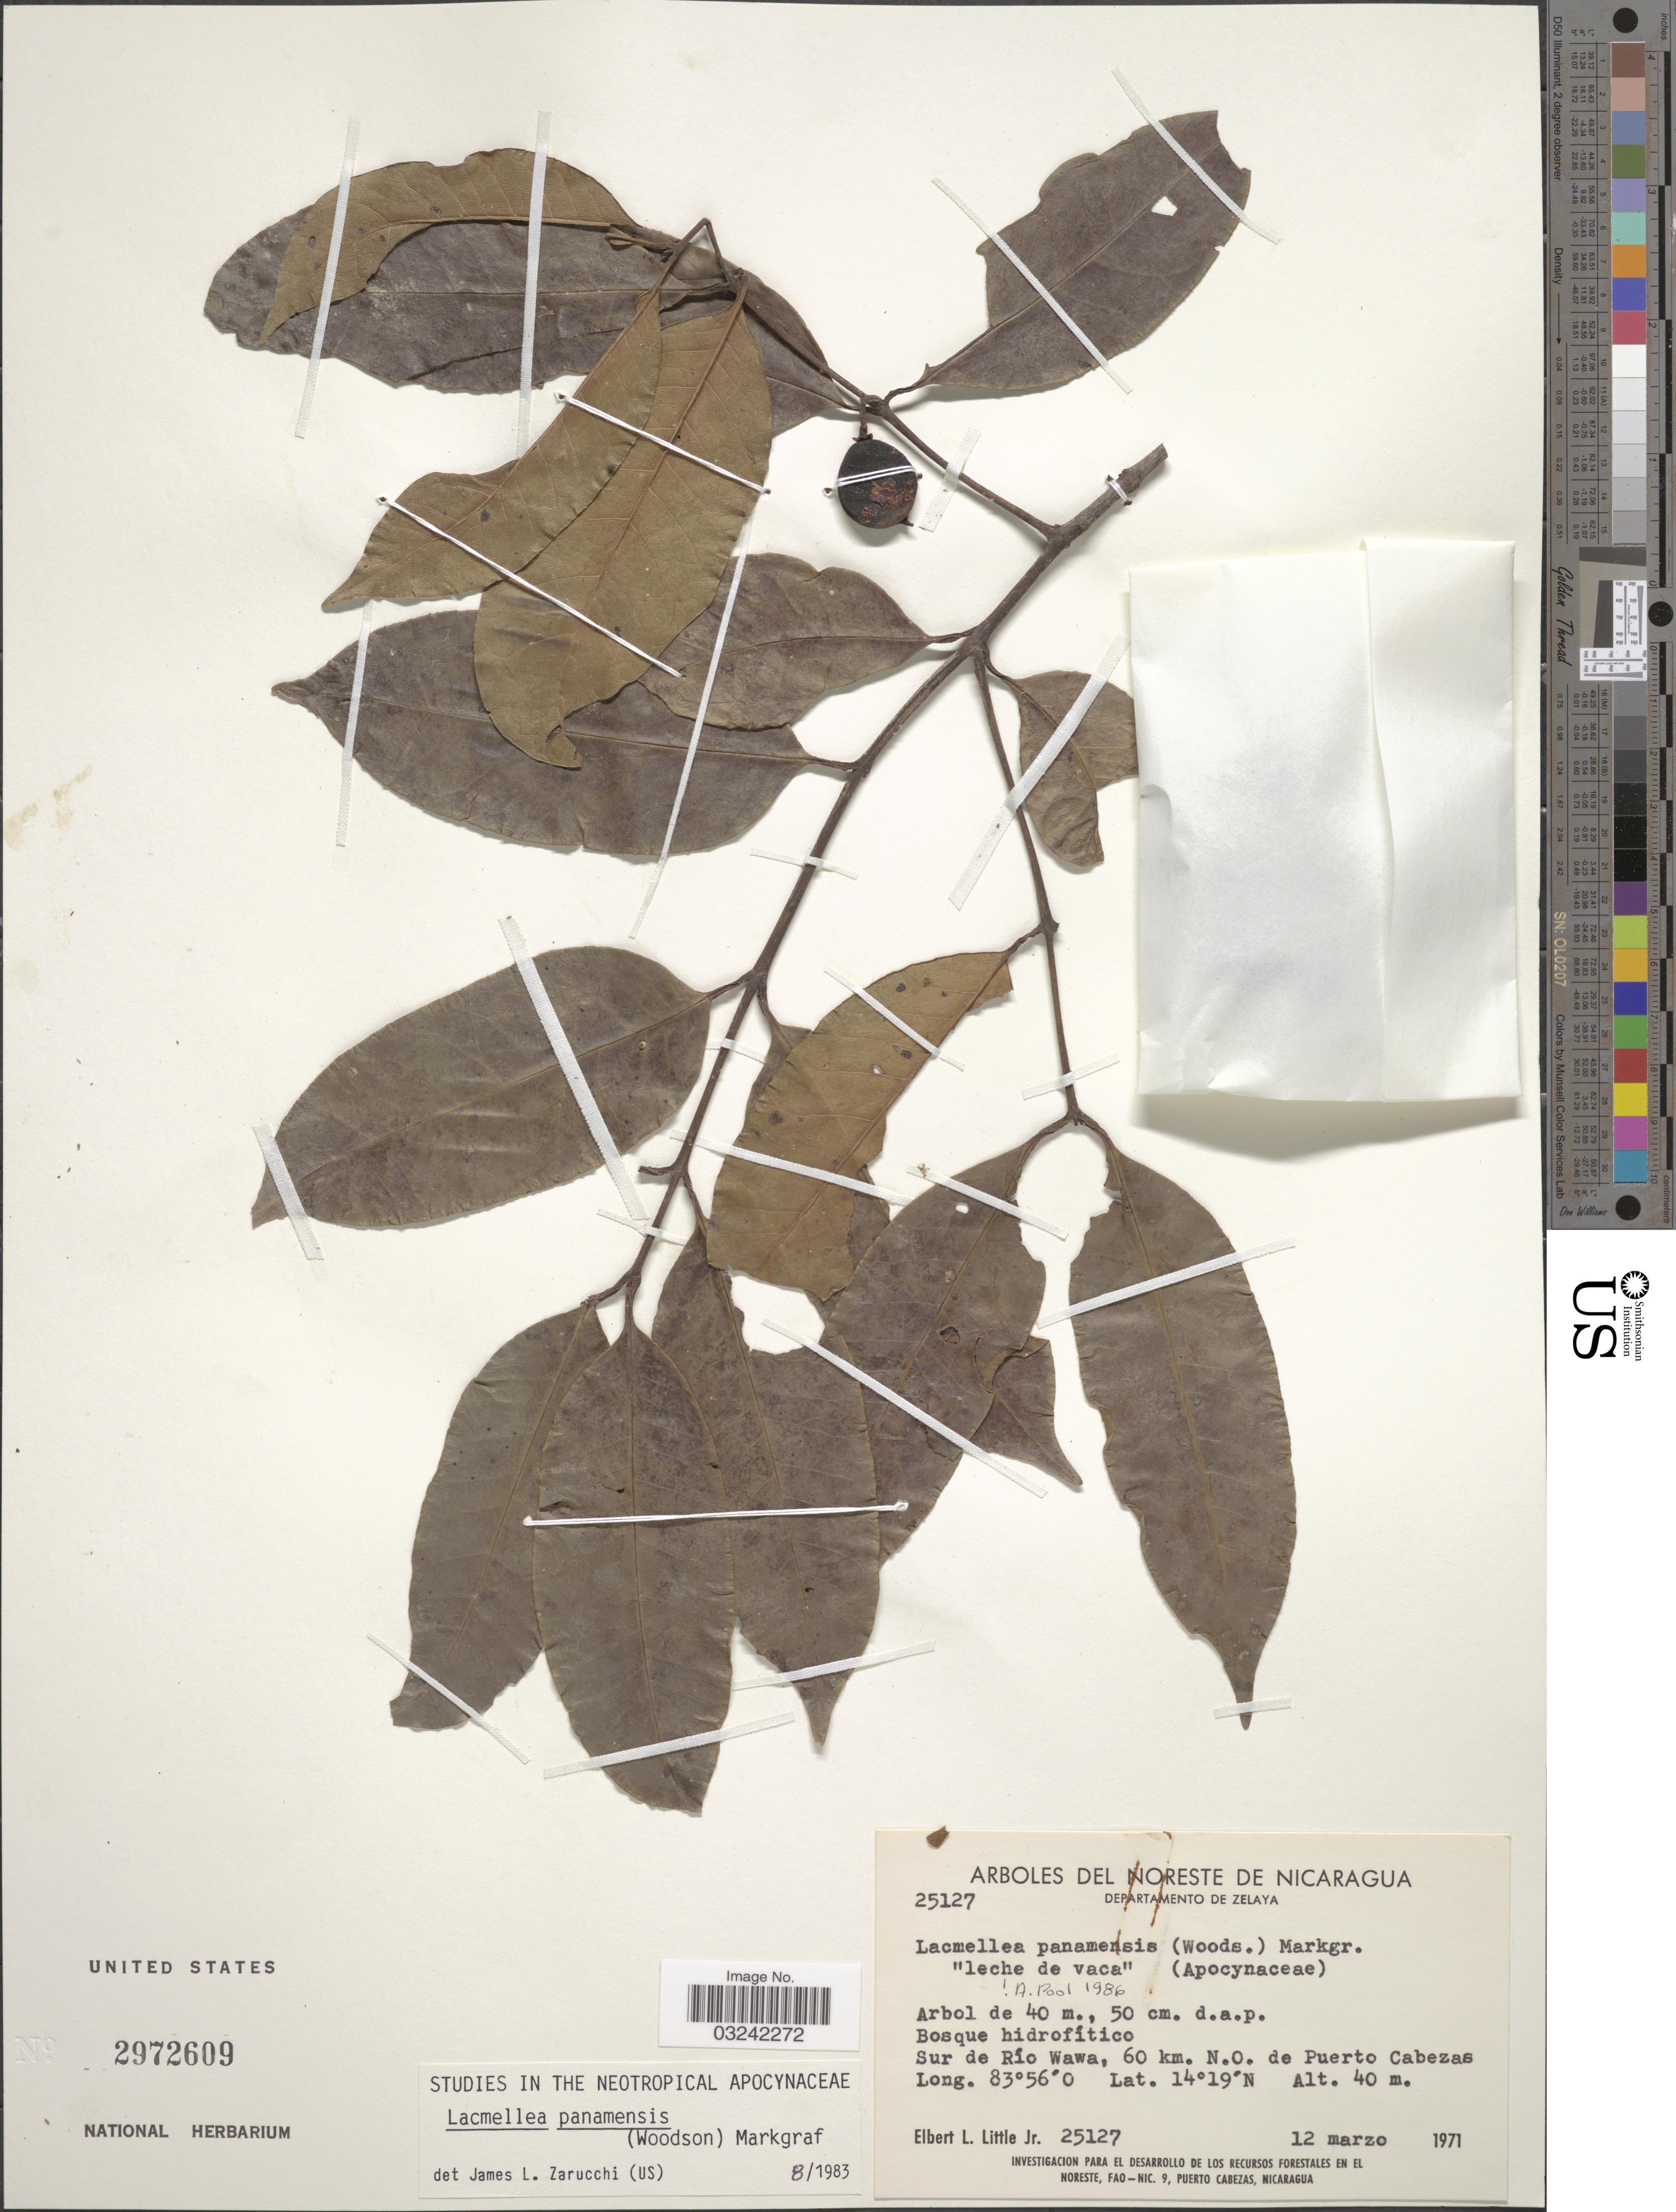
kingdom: Plantae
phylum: Tracheophyta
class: Magnoliopsida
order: Gentianales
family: Apocynaceae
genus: Lacmellea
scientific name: Lacmellea panamensis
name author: (Woodson) Markgr.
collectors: E. L. Little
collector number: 25127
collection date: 1971-03-12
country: Nicaragua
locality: Noreste de Nicaragua. Departamento de Zelaya. Sur de Río Wawa, 60 km. N. O. de Puerto Cabezas.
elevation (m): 40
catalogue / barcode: US 2972609